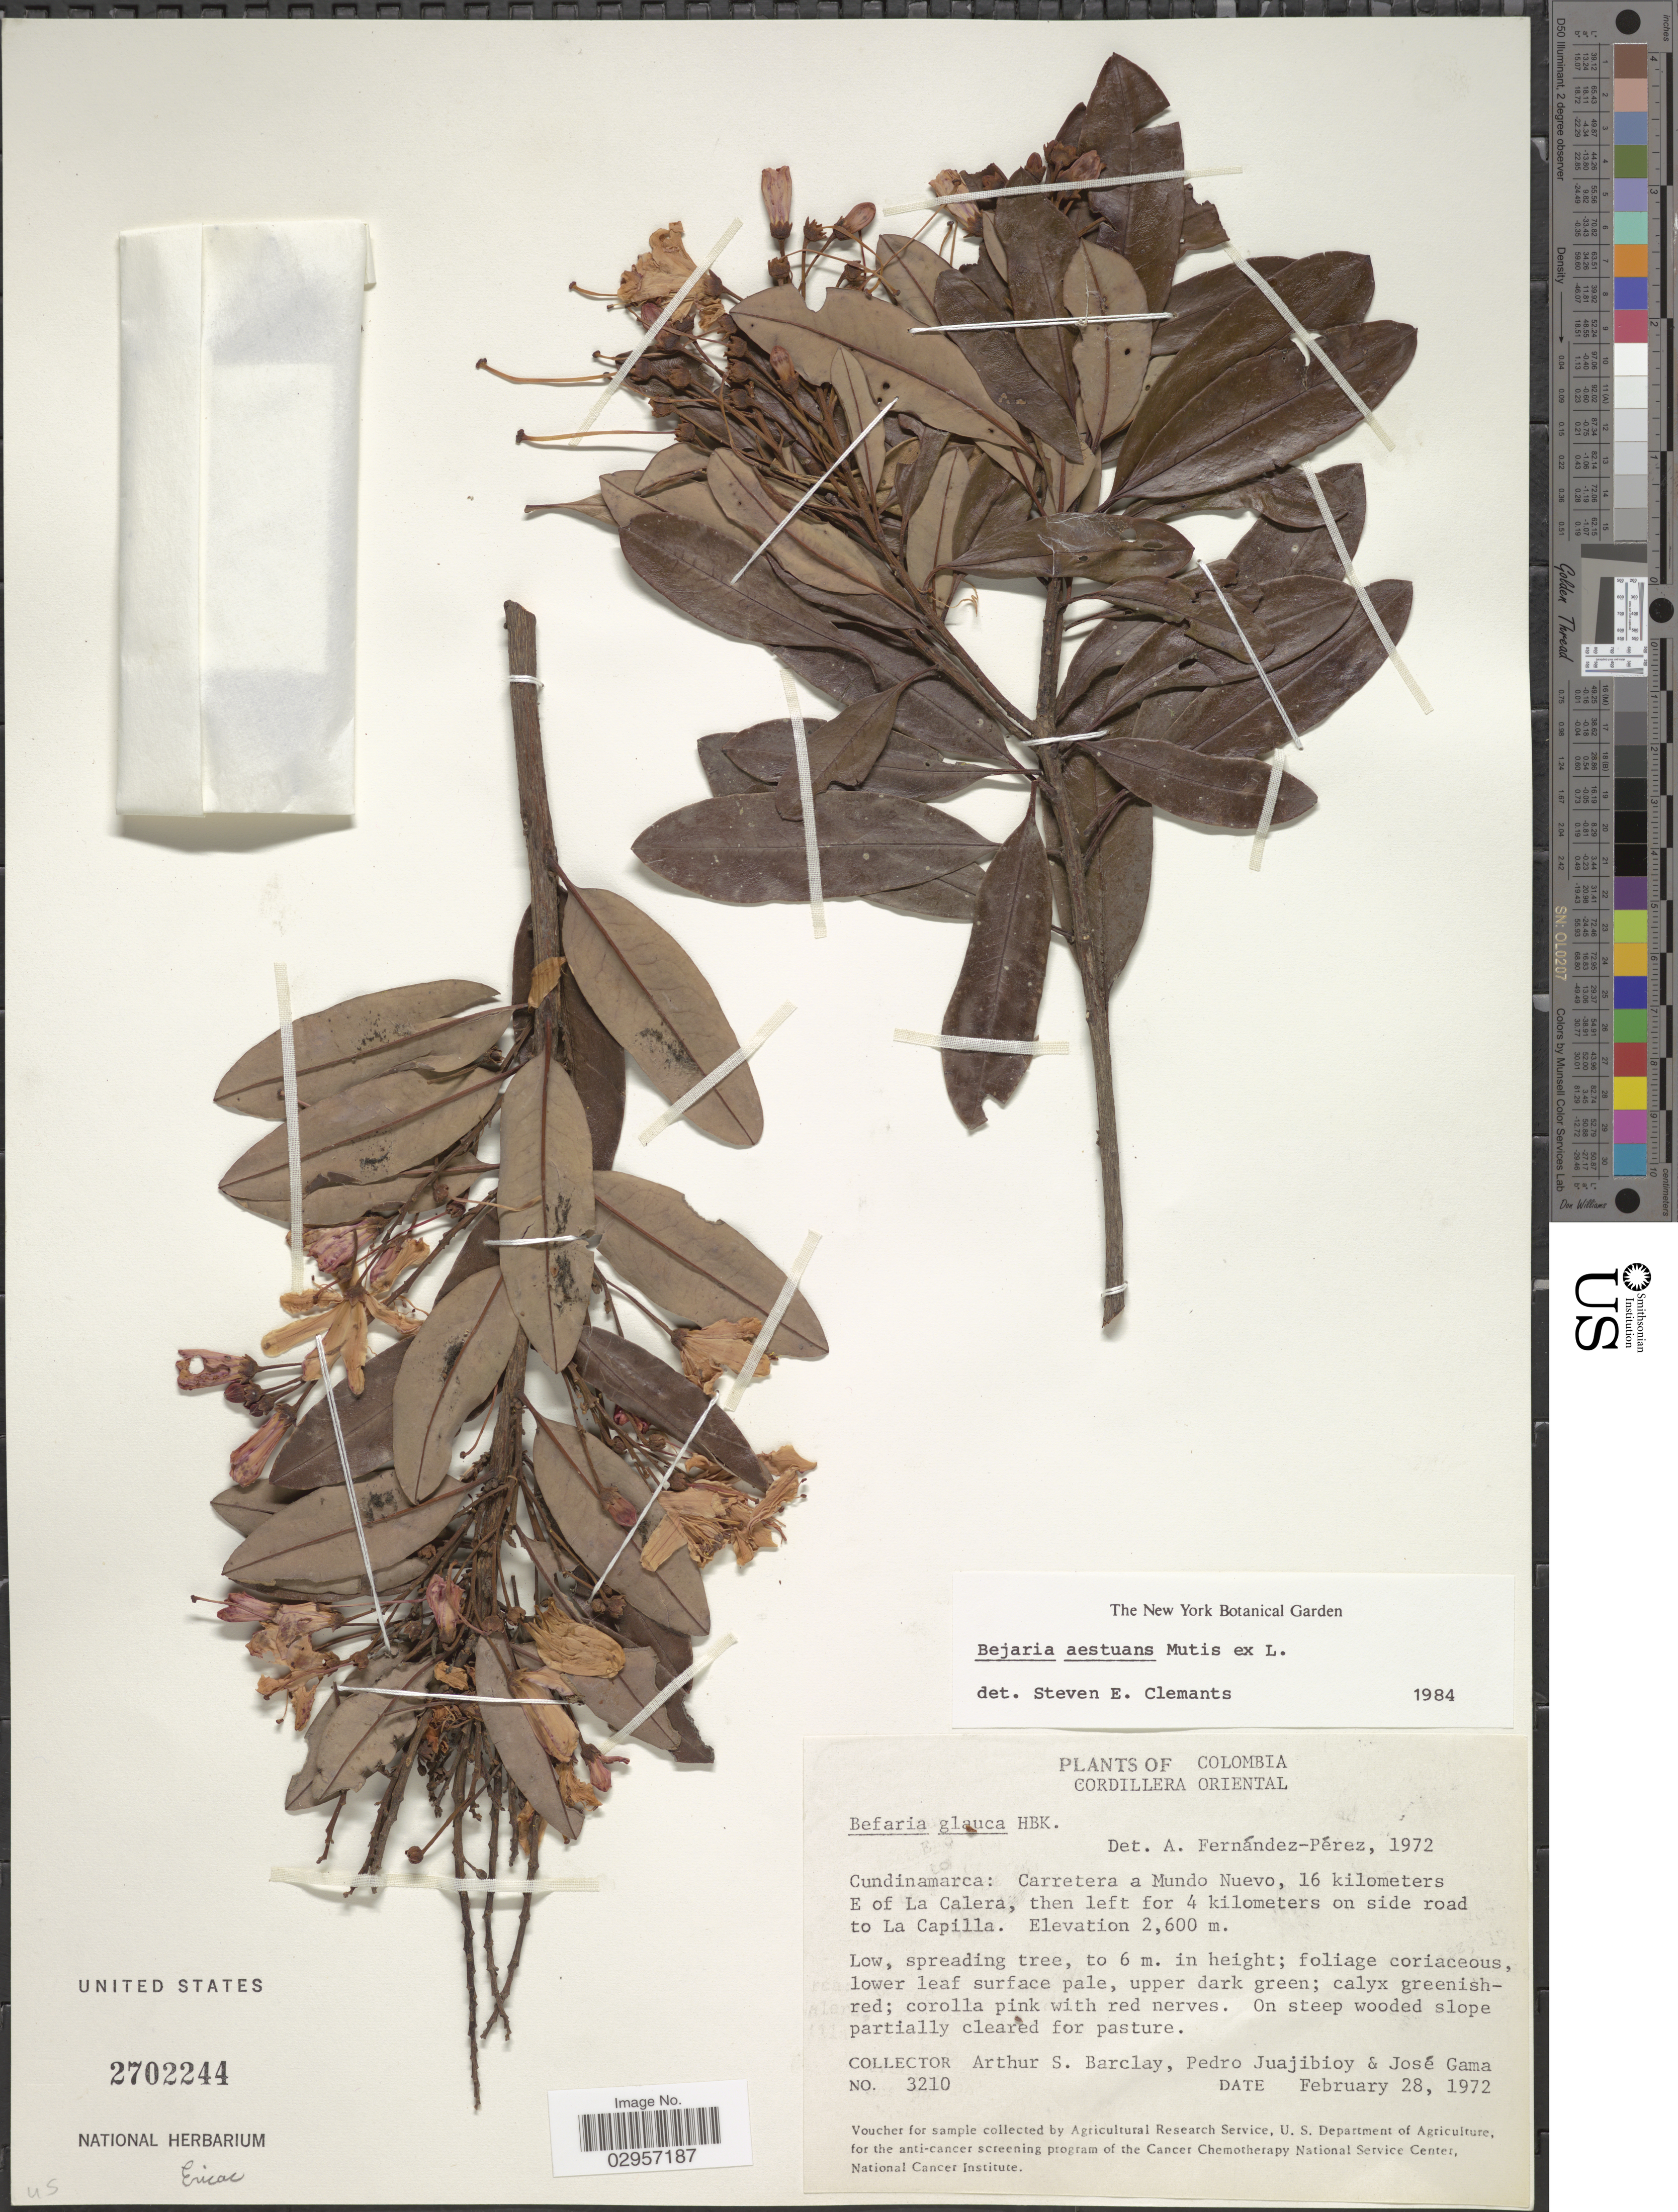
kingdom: Plantae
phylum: Tracheophyta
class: Magnoliopsida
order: Ericales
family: Ericaceae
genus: Befaria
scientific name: Befaria aestuans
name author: Mutis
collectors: A. S. Barclay, P. Juajibioy & J. Gama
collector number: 3210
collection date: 1972-02-28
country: Colombia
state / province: Cundinamarca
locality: Cordillera Oriental. Cundinamarca: Carretera a Mundo Nuevo, 16 kiilometers E of La Calera, then left for 4 kilometers on side road to La Capilla.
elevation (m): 2600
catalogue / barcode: US 2702244